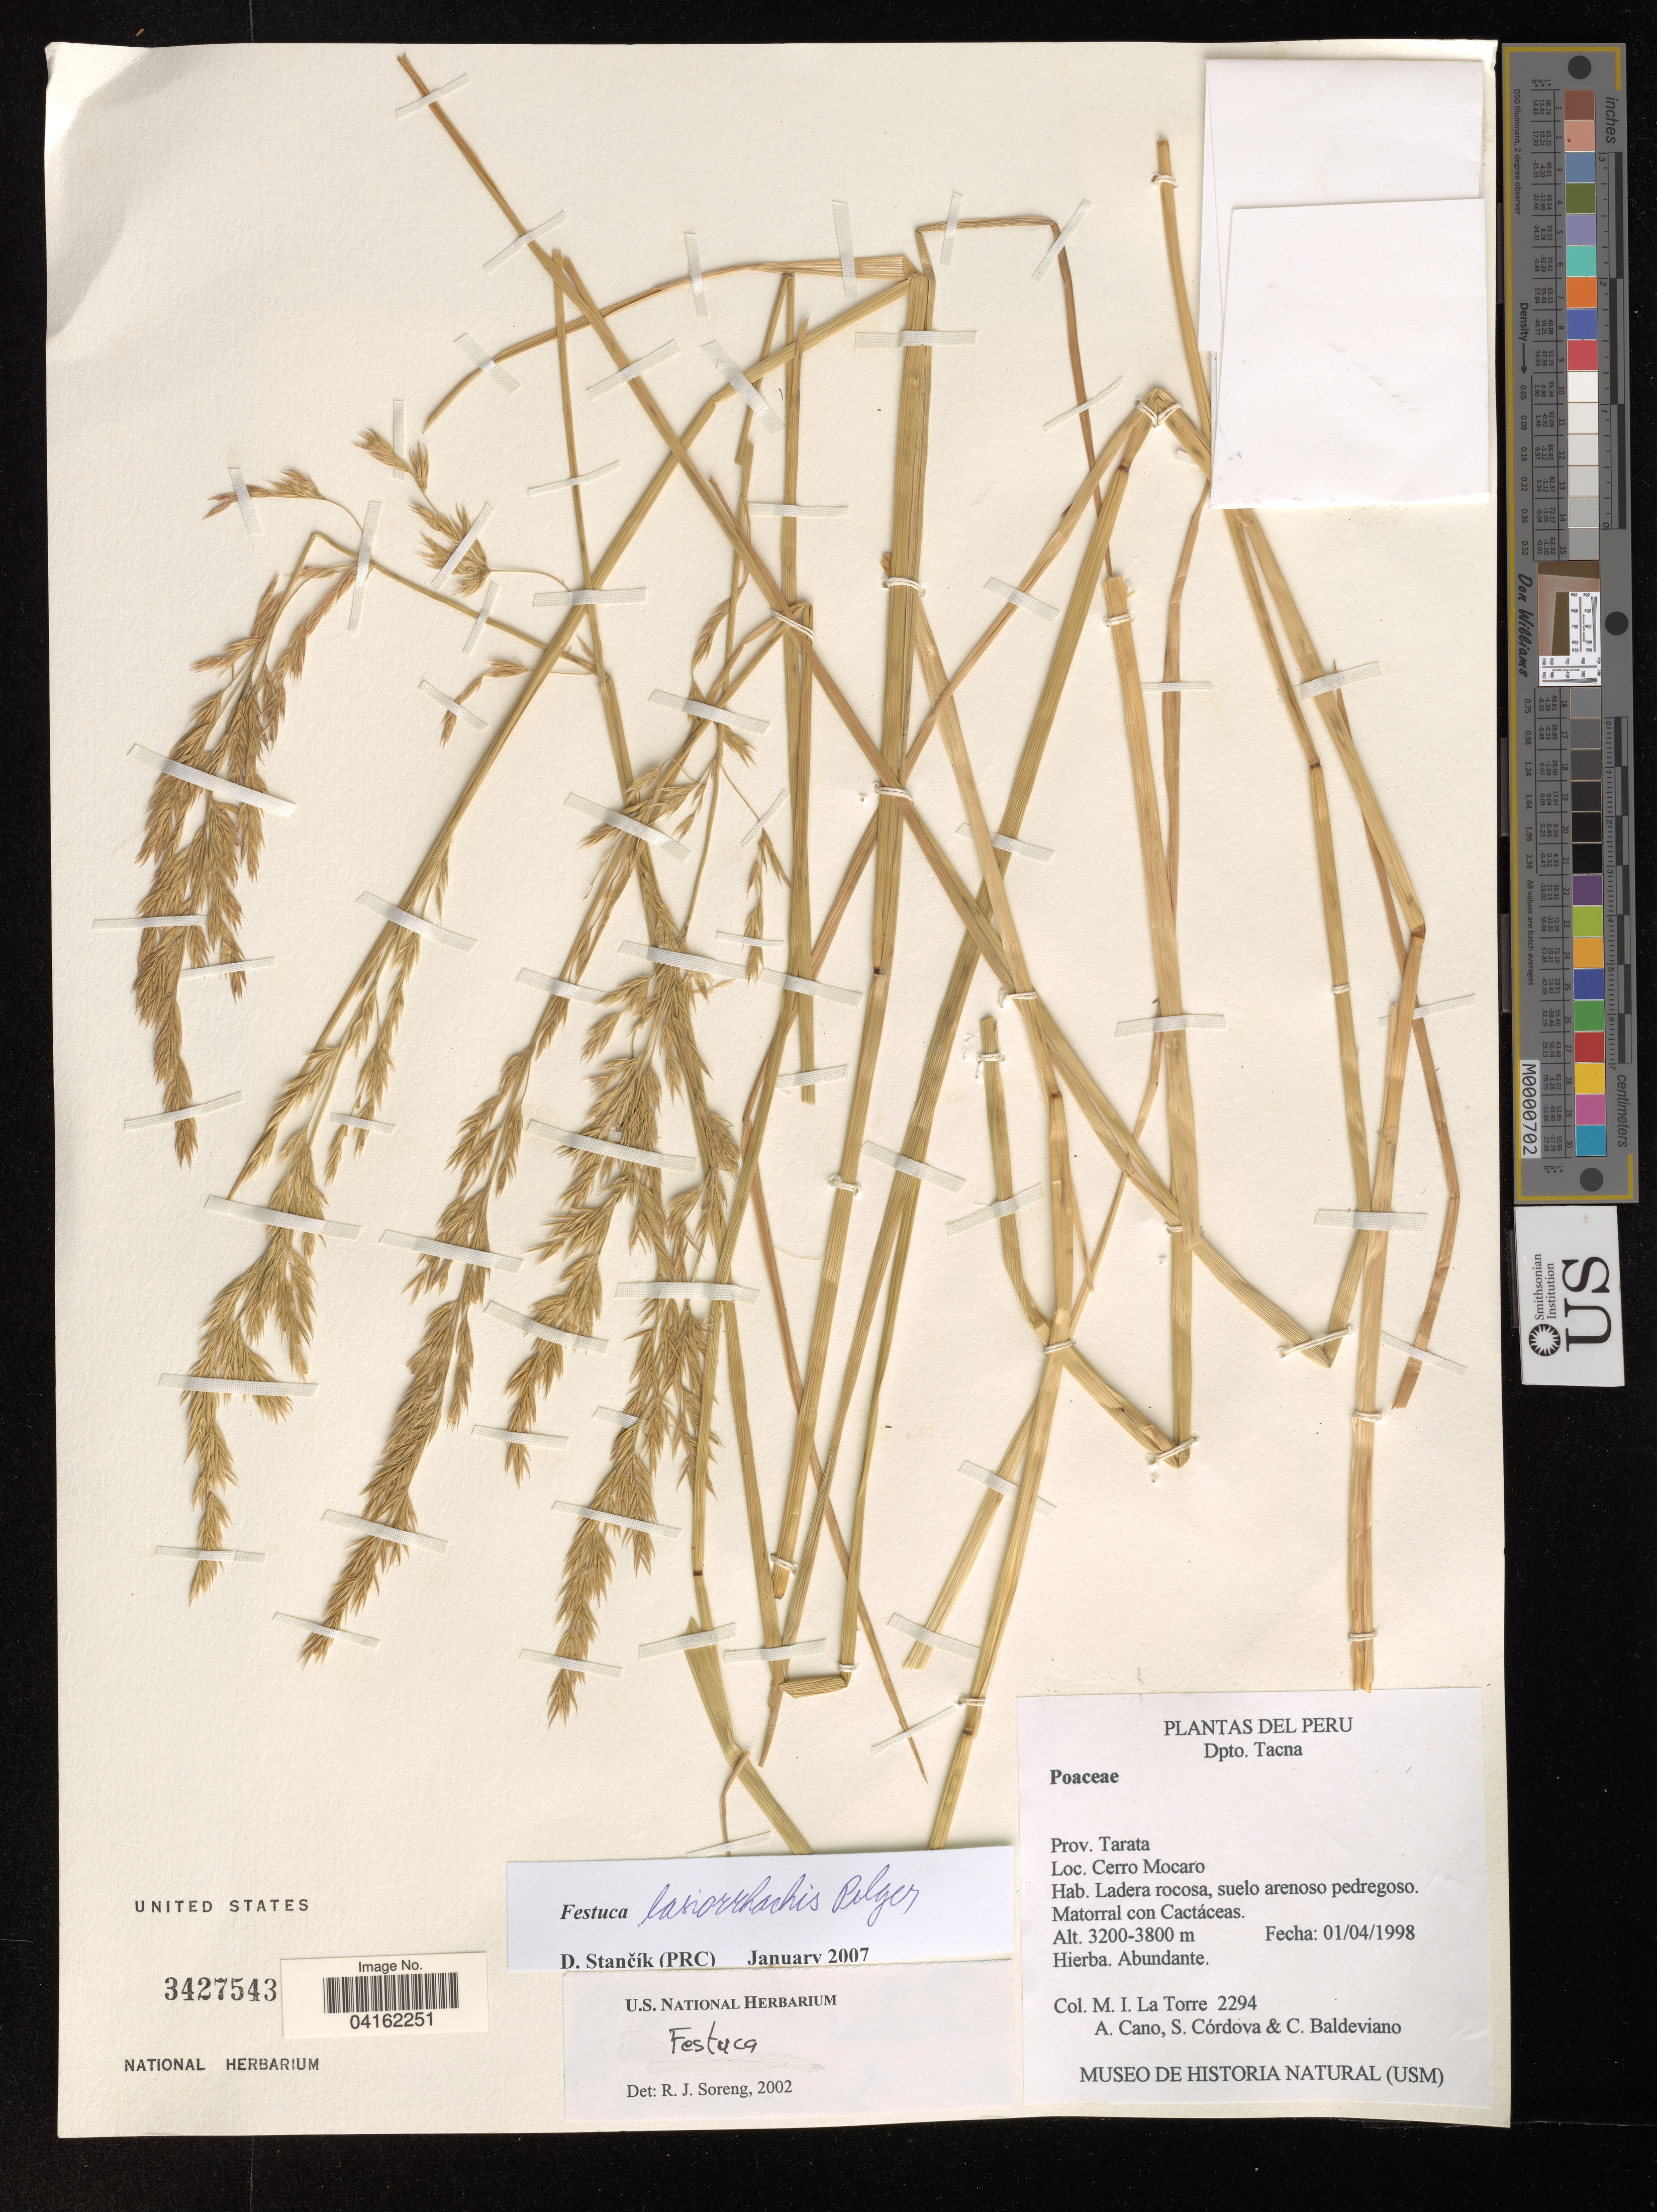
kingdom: Plantae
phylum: Tracheophyta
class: Liliopsida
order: Poales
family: Poaceae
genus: Festuca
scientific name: Festuca lasiorrhachis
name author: Pilg.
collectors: M. La Torre, A. Cano, S. Cordova & C. Baldeviano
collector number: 2294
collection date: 1998-04-01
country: Peru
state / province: Tacna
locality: Prov. Tarata. Cerro Mocaro.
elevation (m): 3200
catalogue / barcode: US 3427543